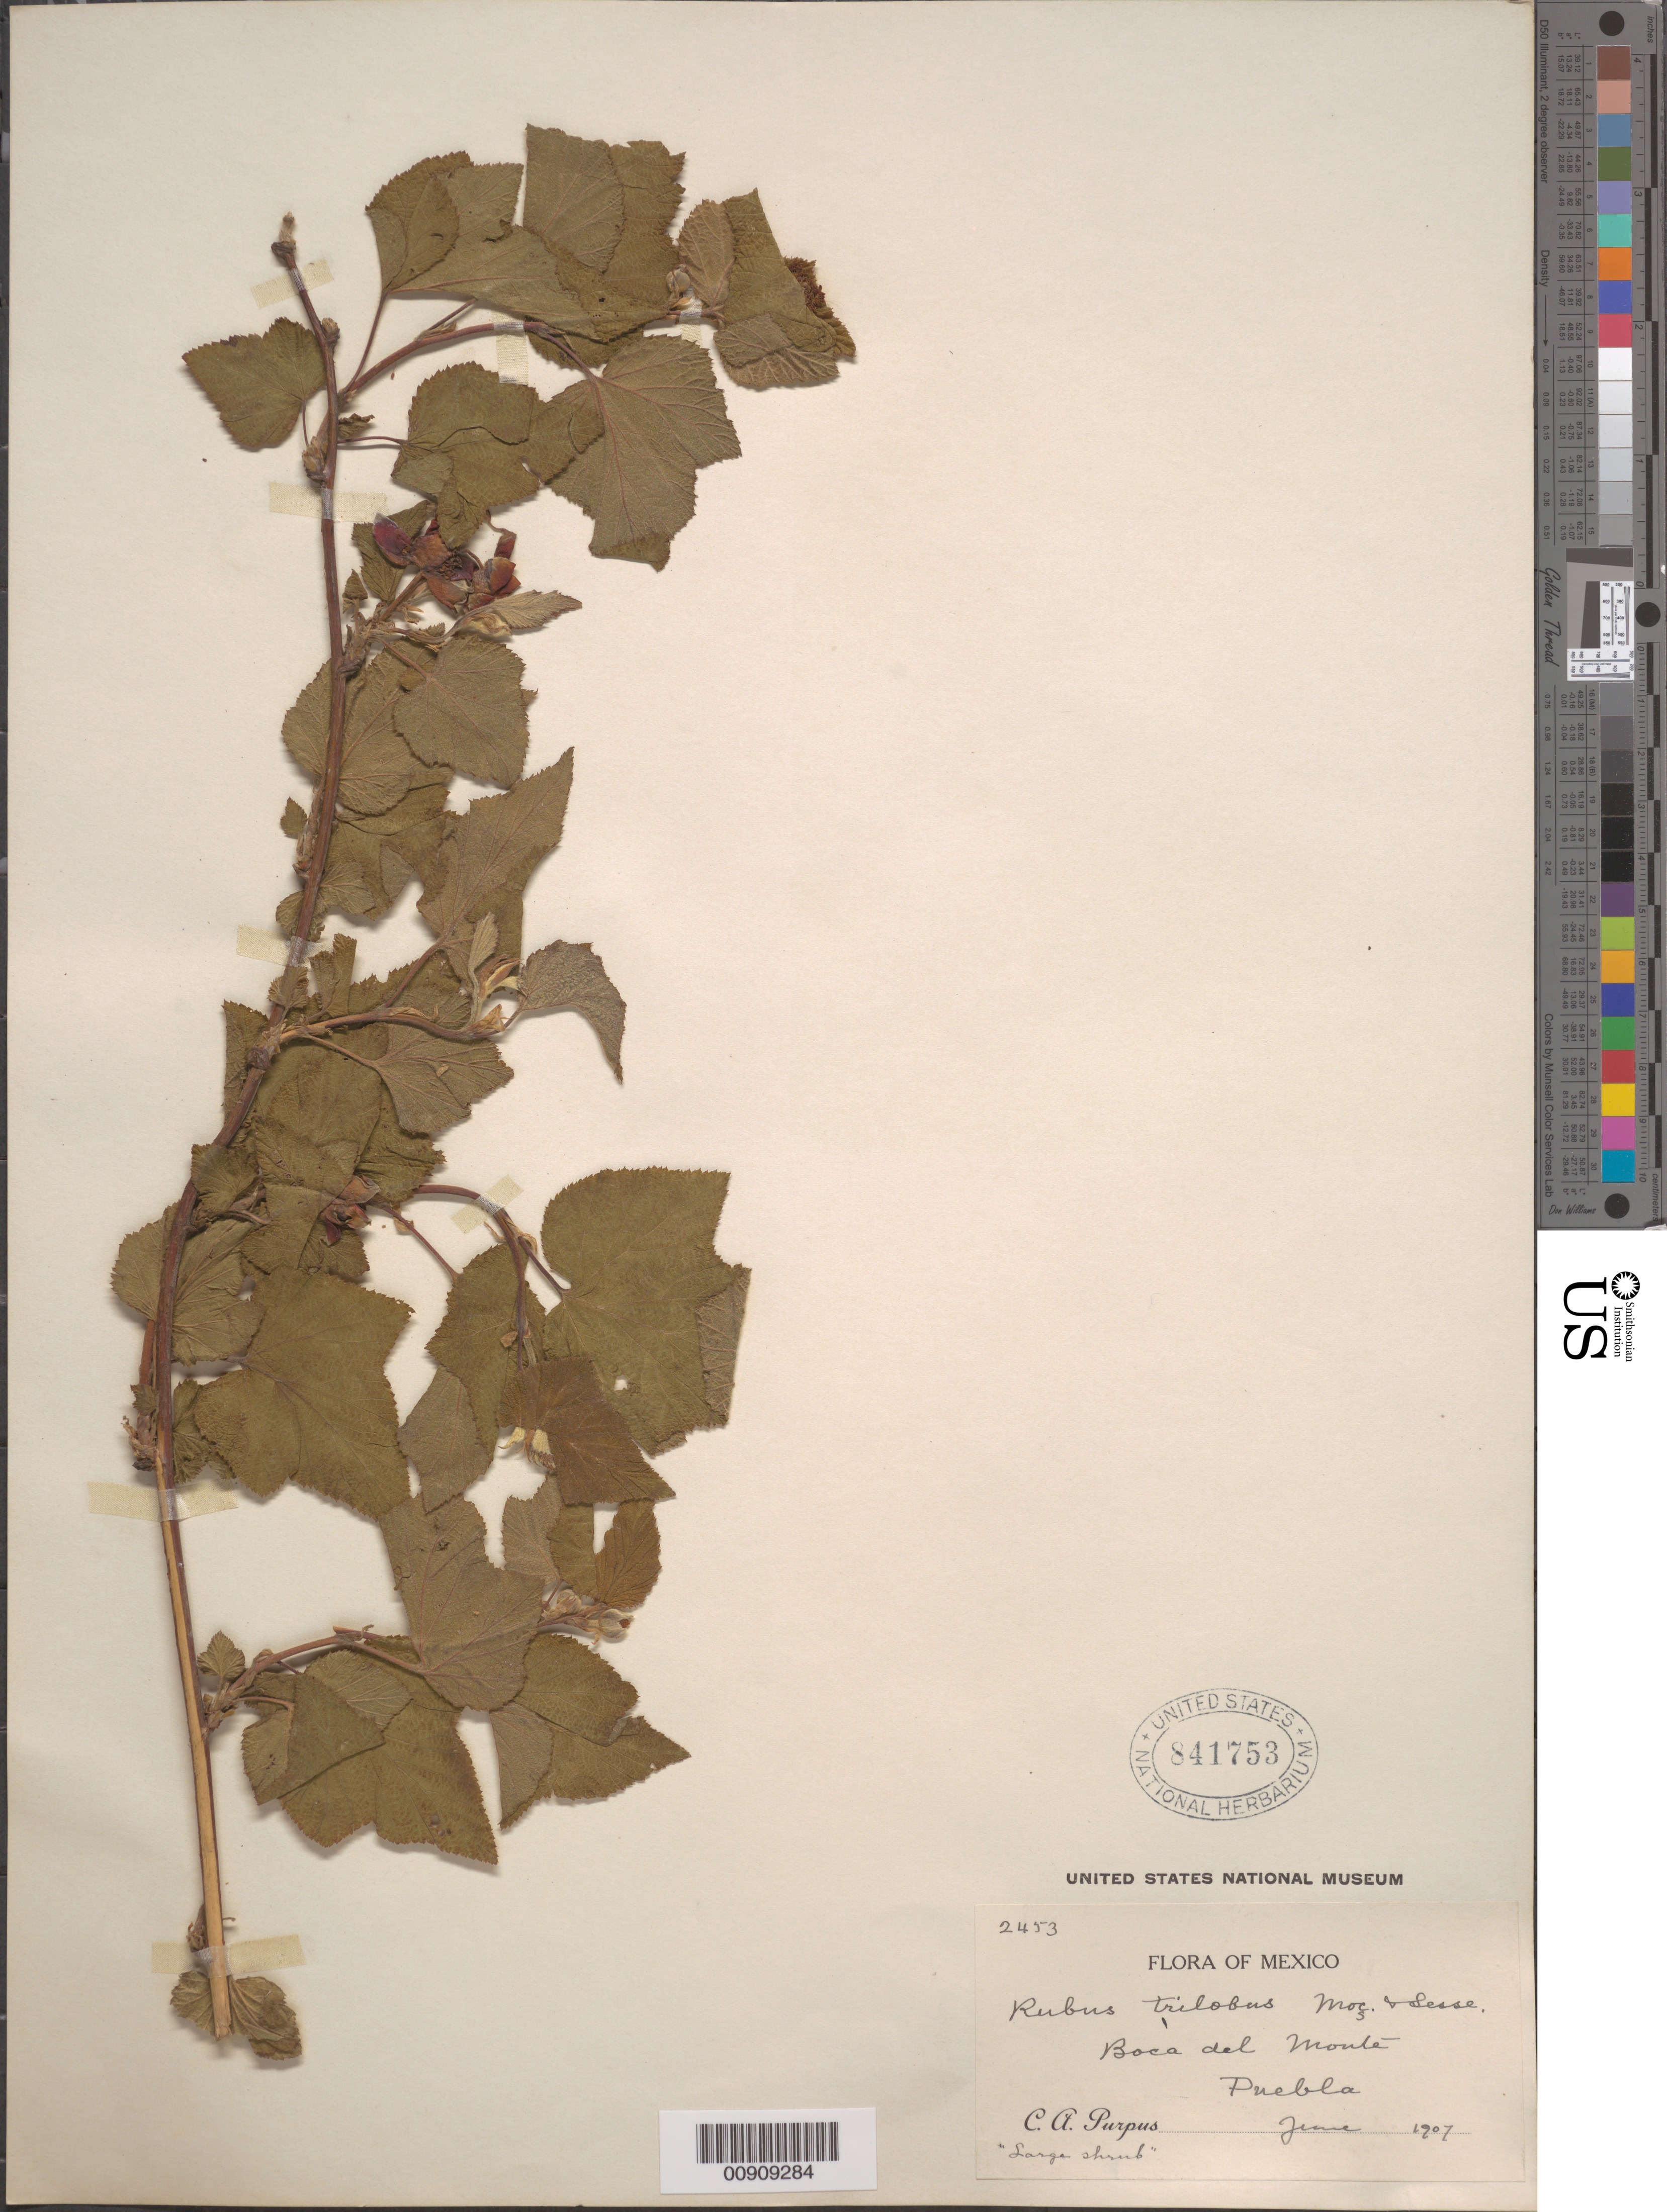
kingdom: Plantae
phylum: Tracheophyta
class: Magnoliopsida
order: Rosales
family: Rosaceae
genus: Rubus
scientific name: Rubus trilobus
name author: Moc. & Sessé ex Ser.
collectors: C. A. Purpus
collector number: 2453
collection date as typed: Jun 1907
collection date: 1907-06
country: Mexico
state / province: Puebla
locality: Boca del Monte, Puebla.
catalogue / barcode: US 841753